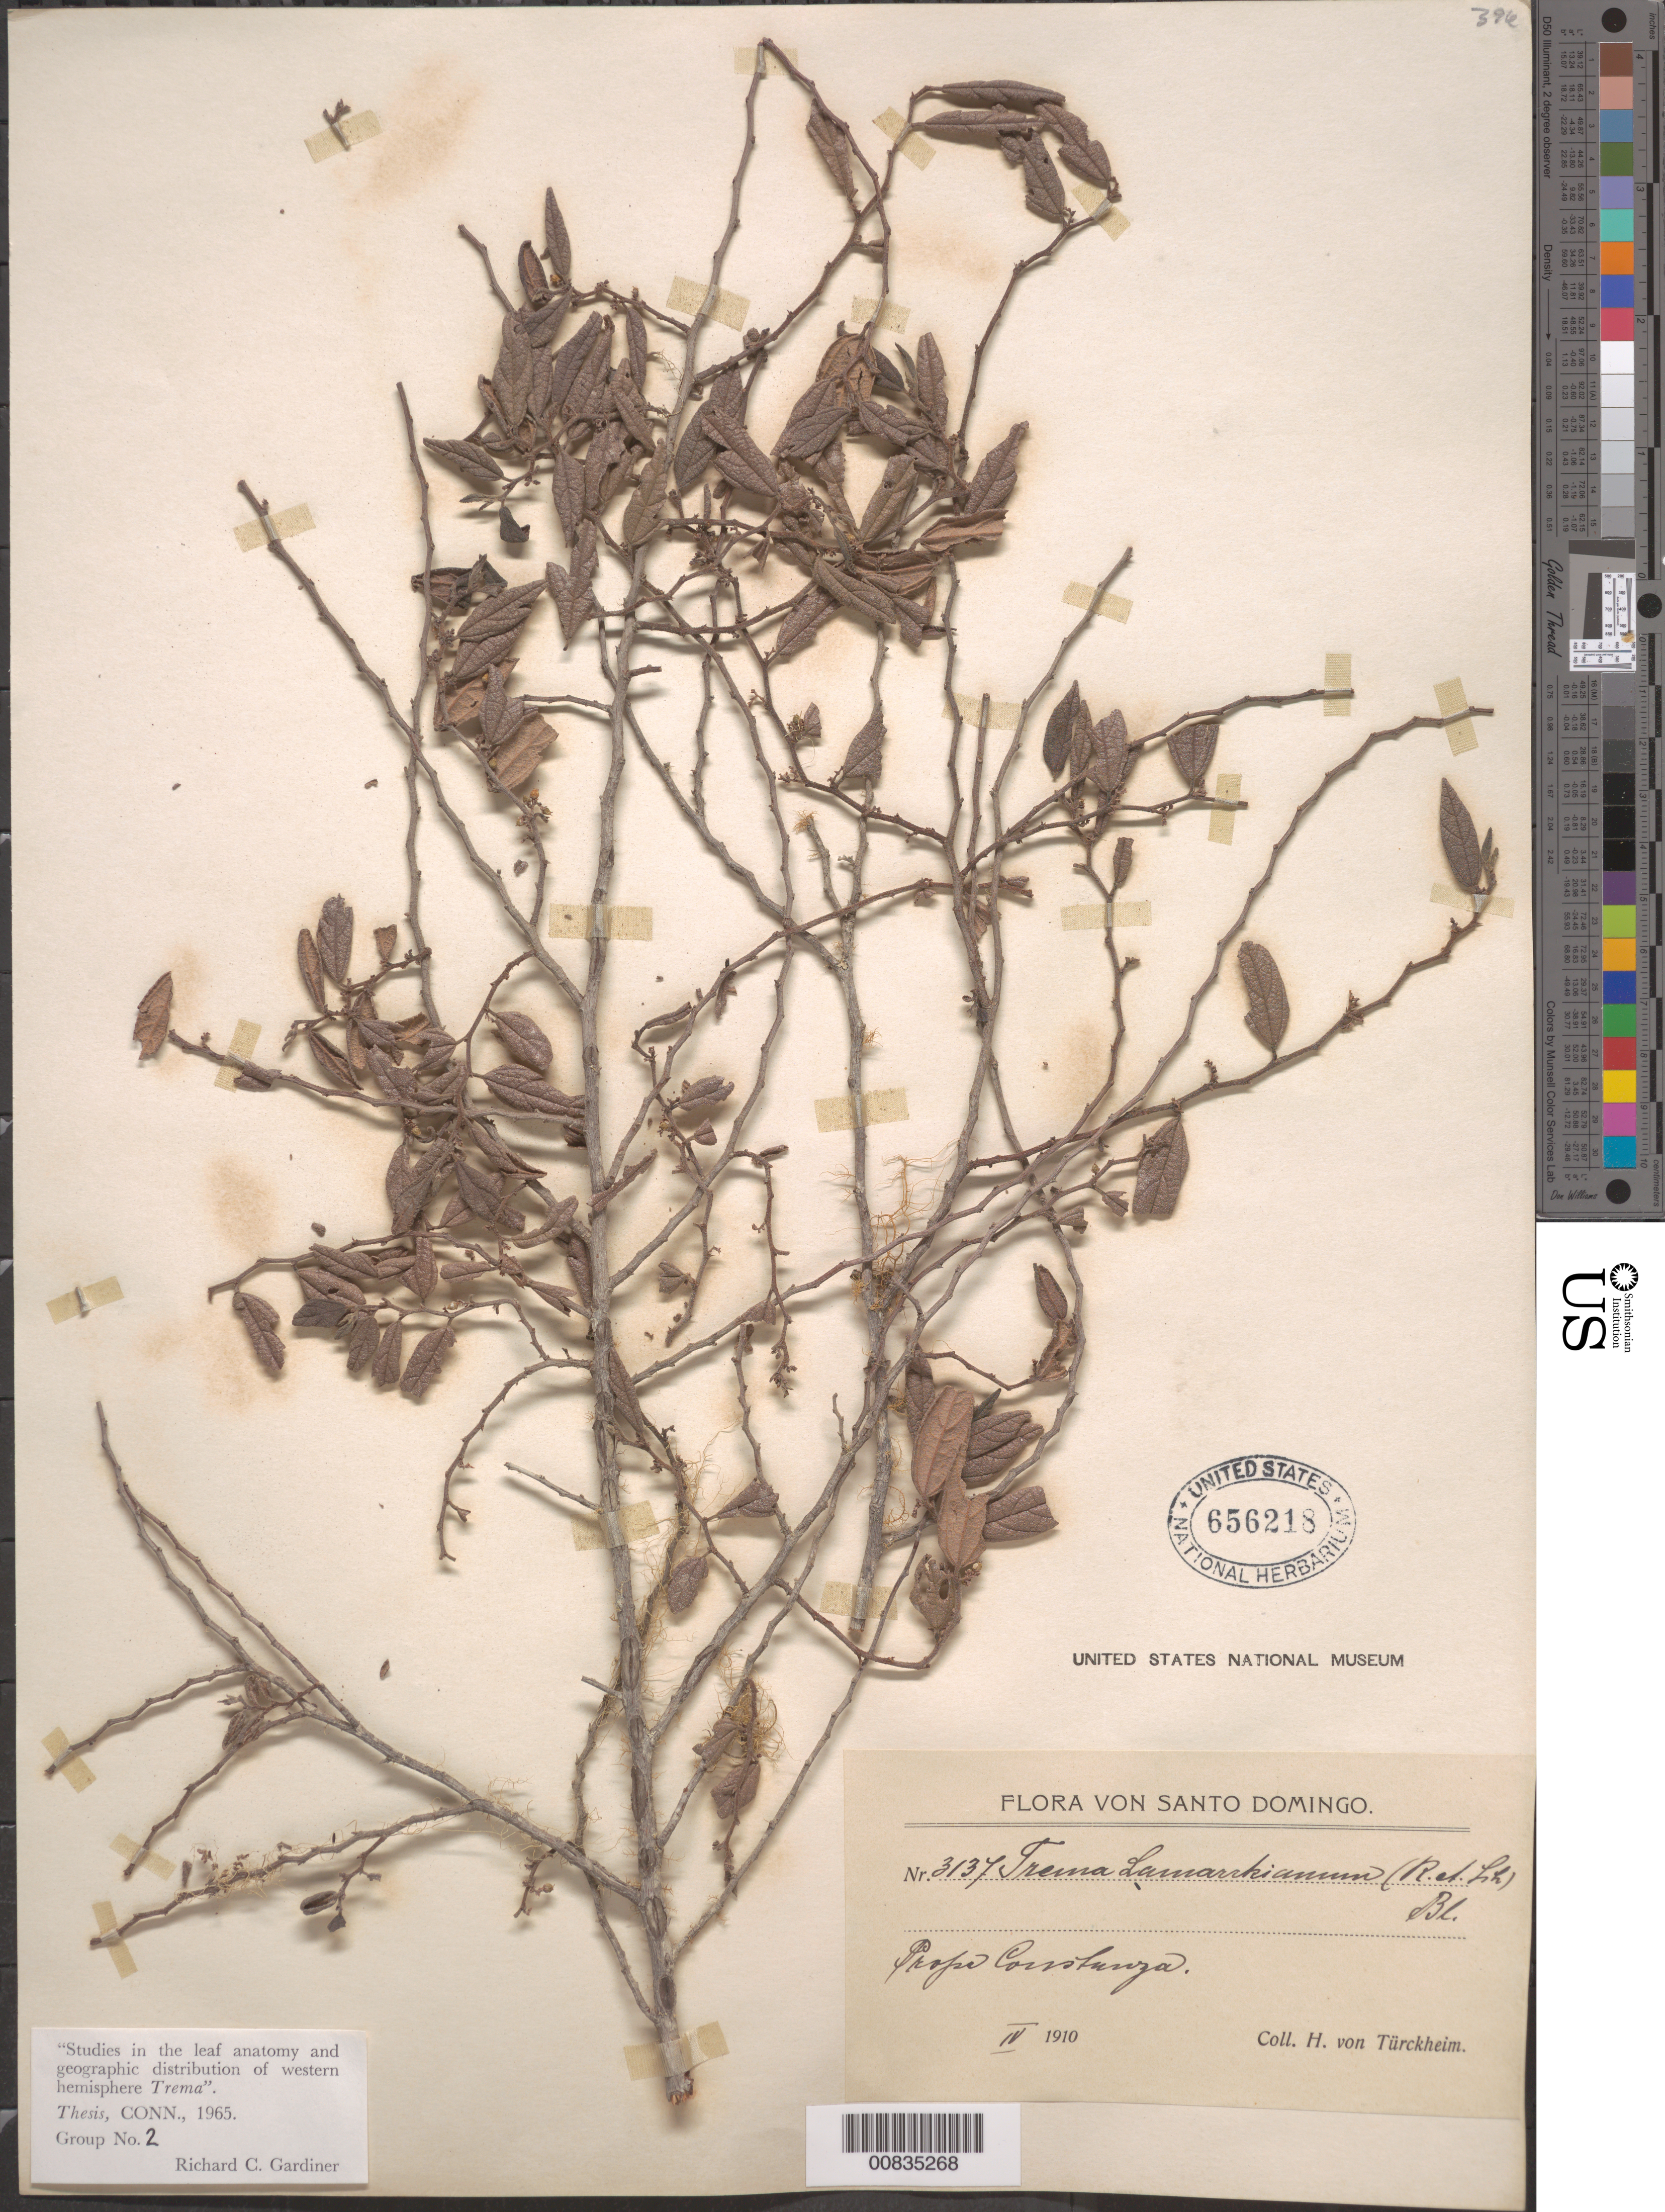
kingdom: Plantae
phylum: Tracheophyta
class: Magnoliopsida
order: Rosales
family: Cannabaceae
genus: Trema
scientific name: Trema lamarckianum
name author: (Schult.) Blume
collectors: H. von Türckheim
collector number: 3137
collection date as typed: Apr 1910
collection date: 1910-04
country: Dominican Republic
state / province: La Vega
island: Hispaniola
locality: Prope Constanza.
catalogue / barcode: US 656218